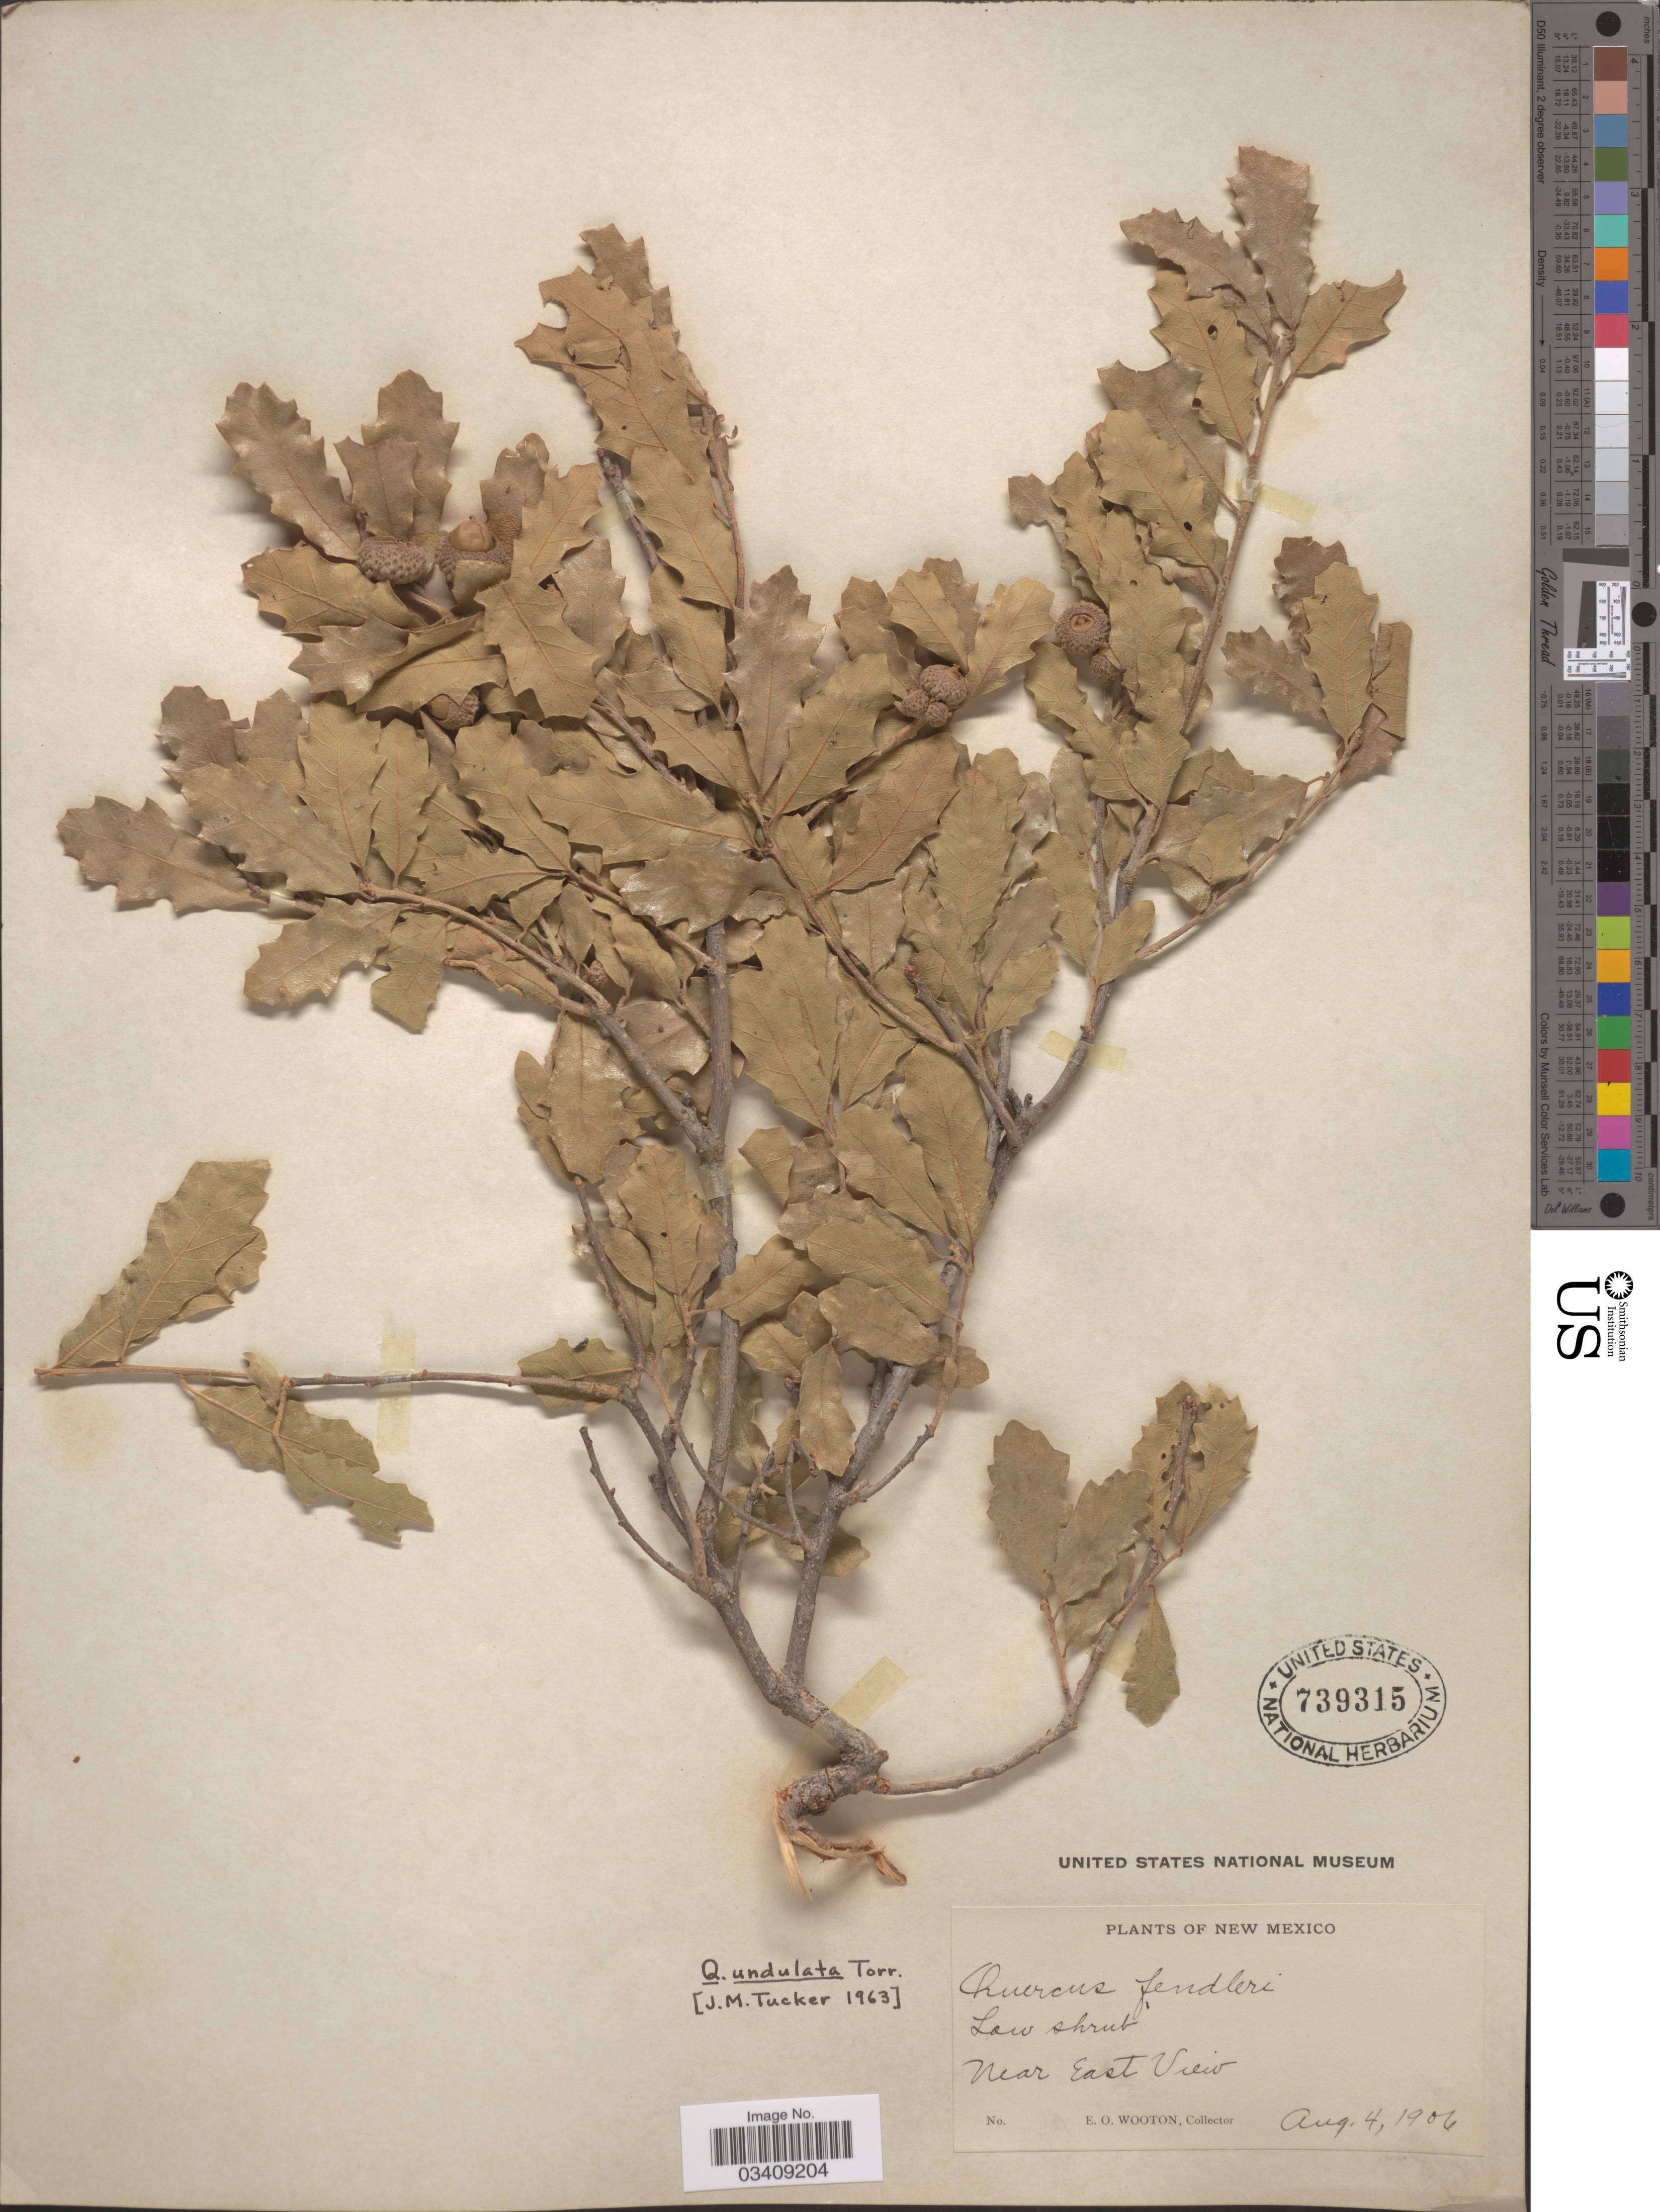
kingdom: Plantae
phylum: Tracheophyta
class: Magnoliopsida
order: Fagales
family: Fagaceae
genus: Quercus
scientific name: Quercus undulata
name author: Torr.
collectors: E. O. Wooton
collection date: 1906-08-04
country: United States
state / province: New Mexico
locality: Near East View.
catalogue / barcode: US 739315